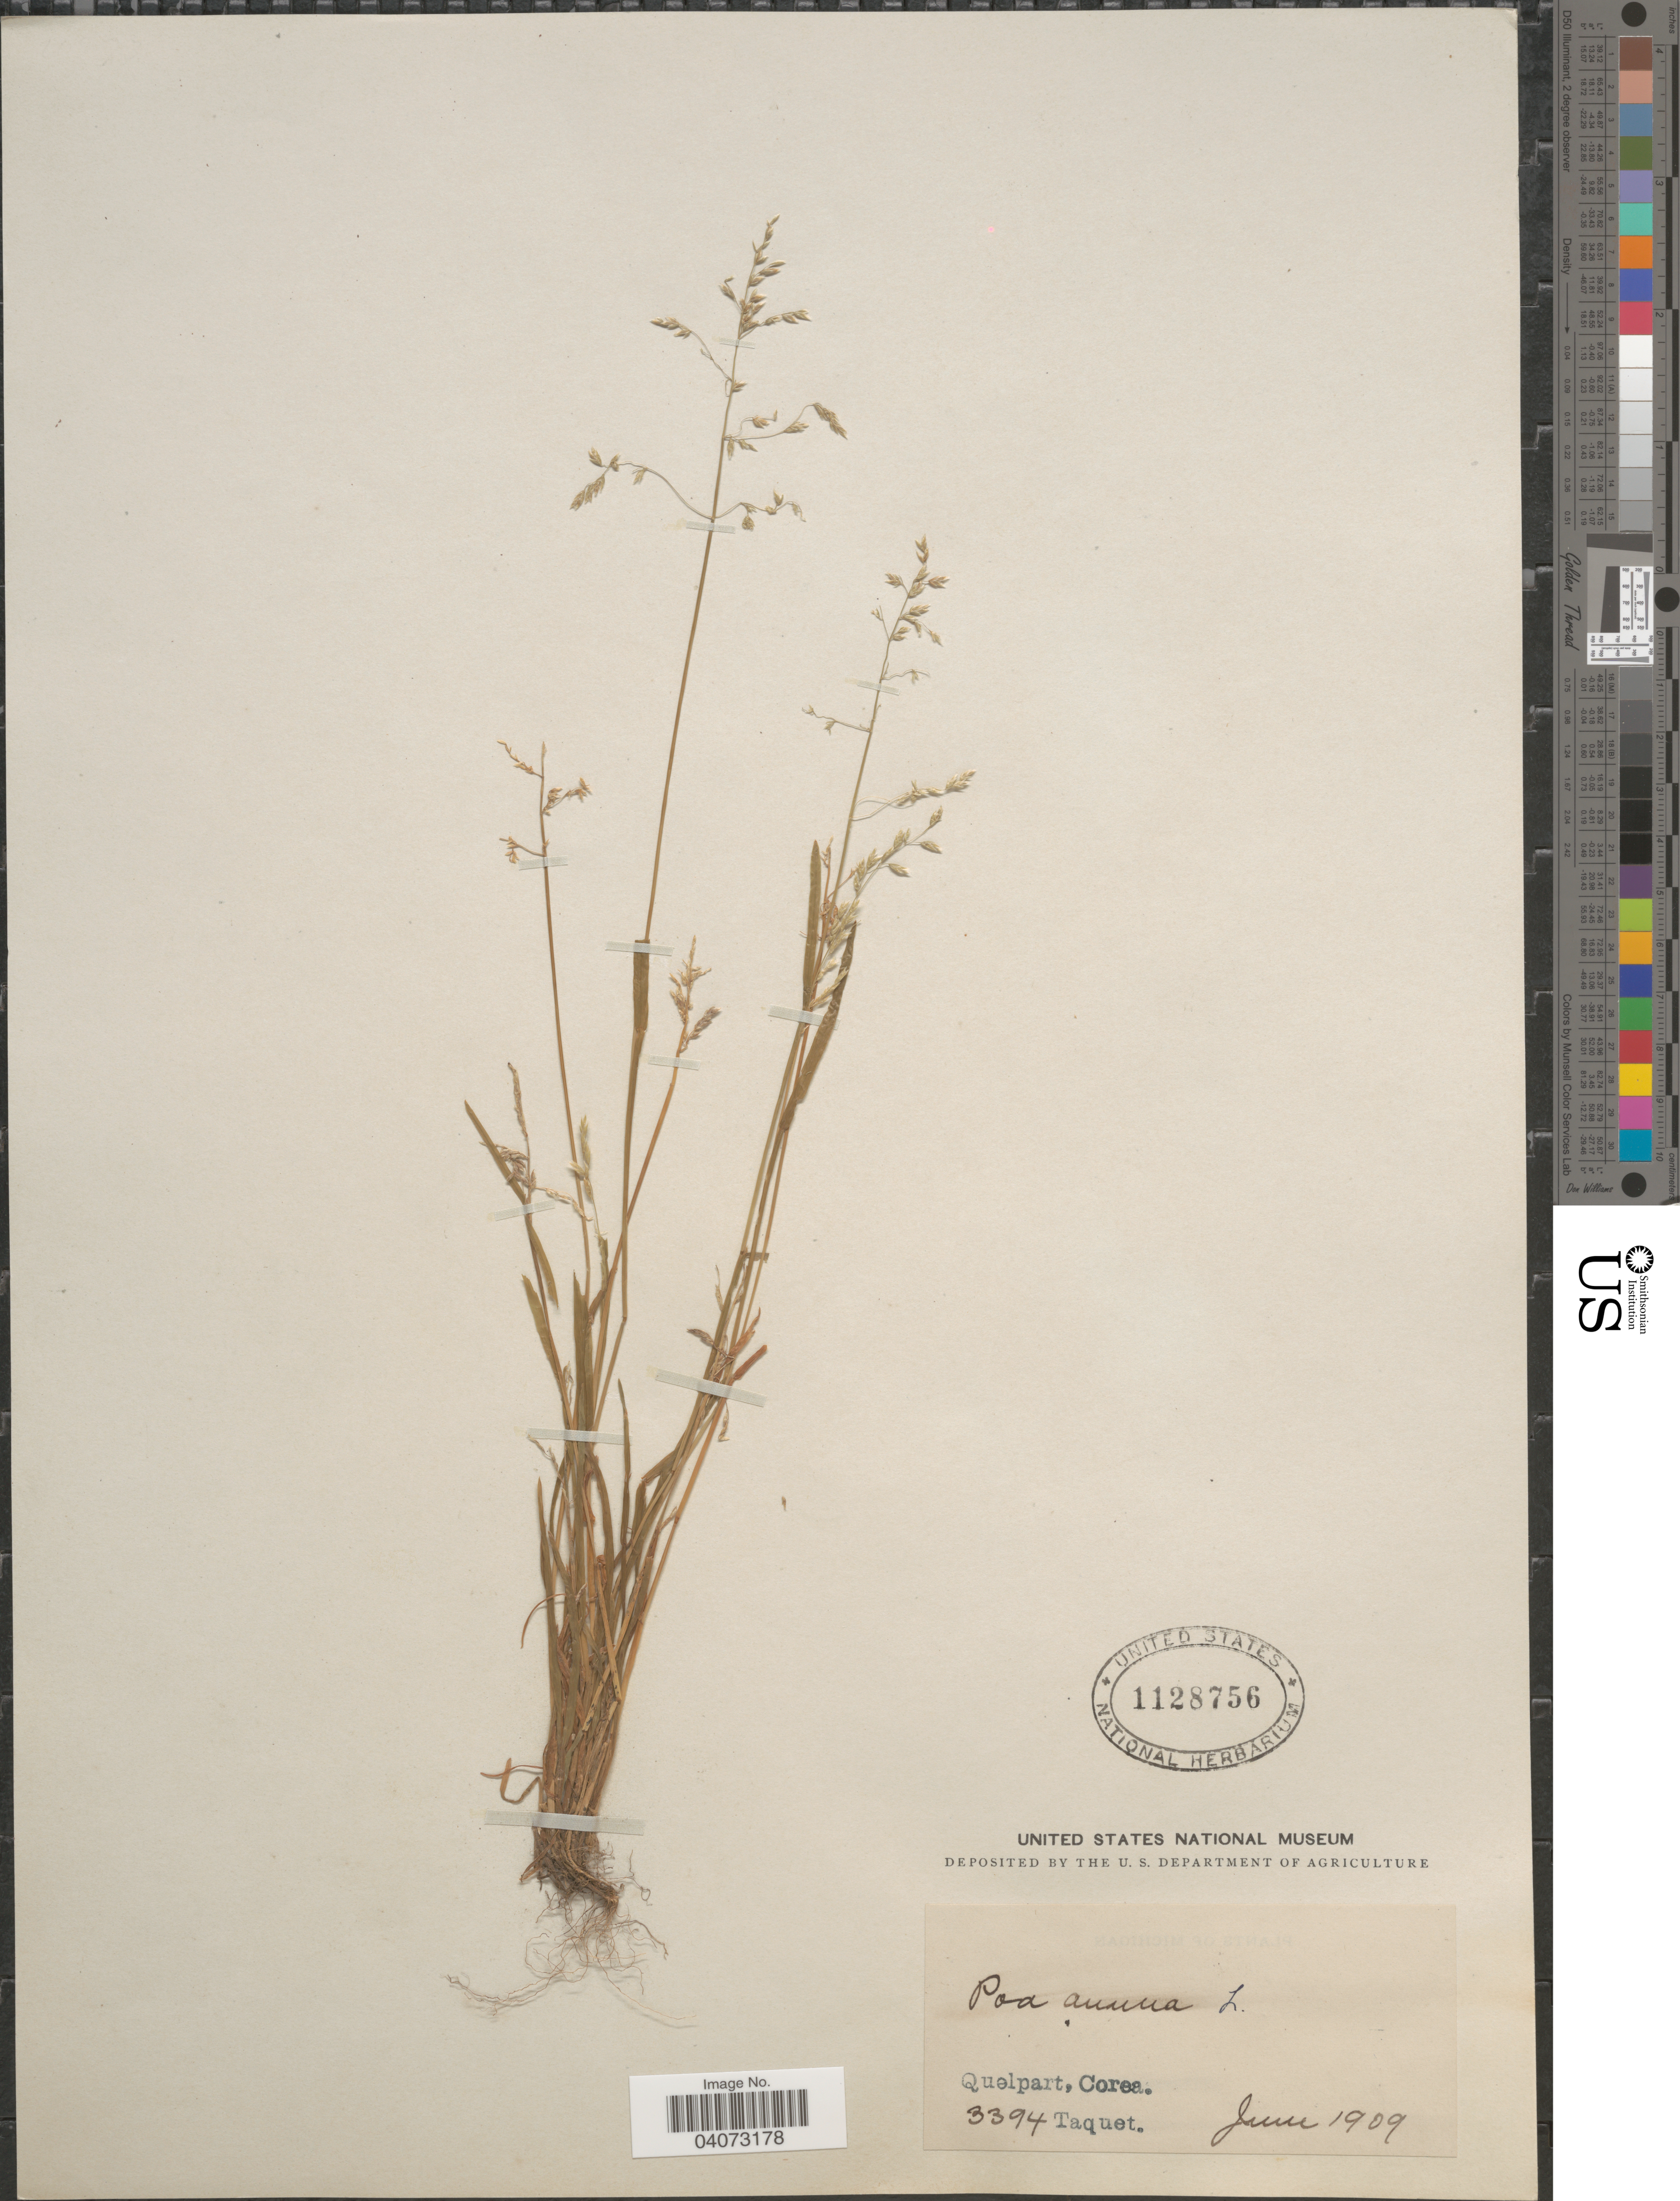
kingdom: Plantae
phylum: Tracheophyta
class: Liliopsida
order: Poales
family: Poaceae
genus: Poa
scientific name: Poa annua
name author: L.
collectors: Taquet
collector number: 3394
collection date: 1909-06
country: South Korea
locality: Quelpart, Corea.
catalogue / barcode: US 1128756